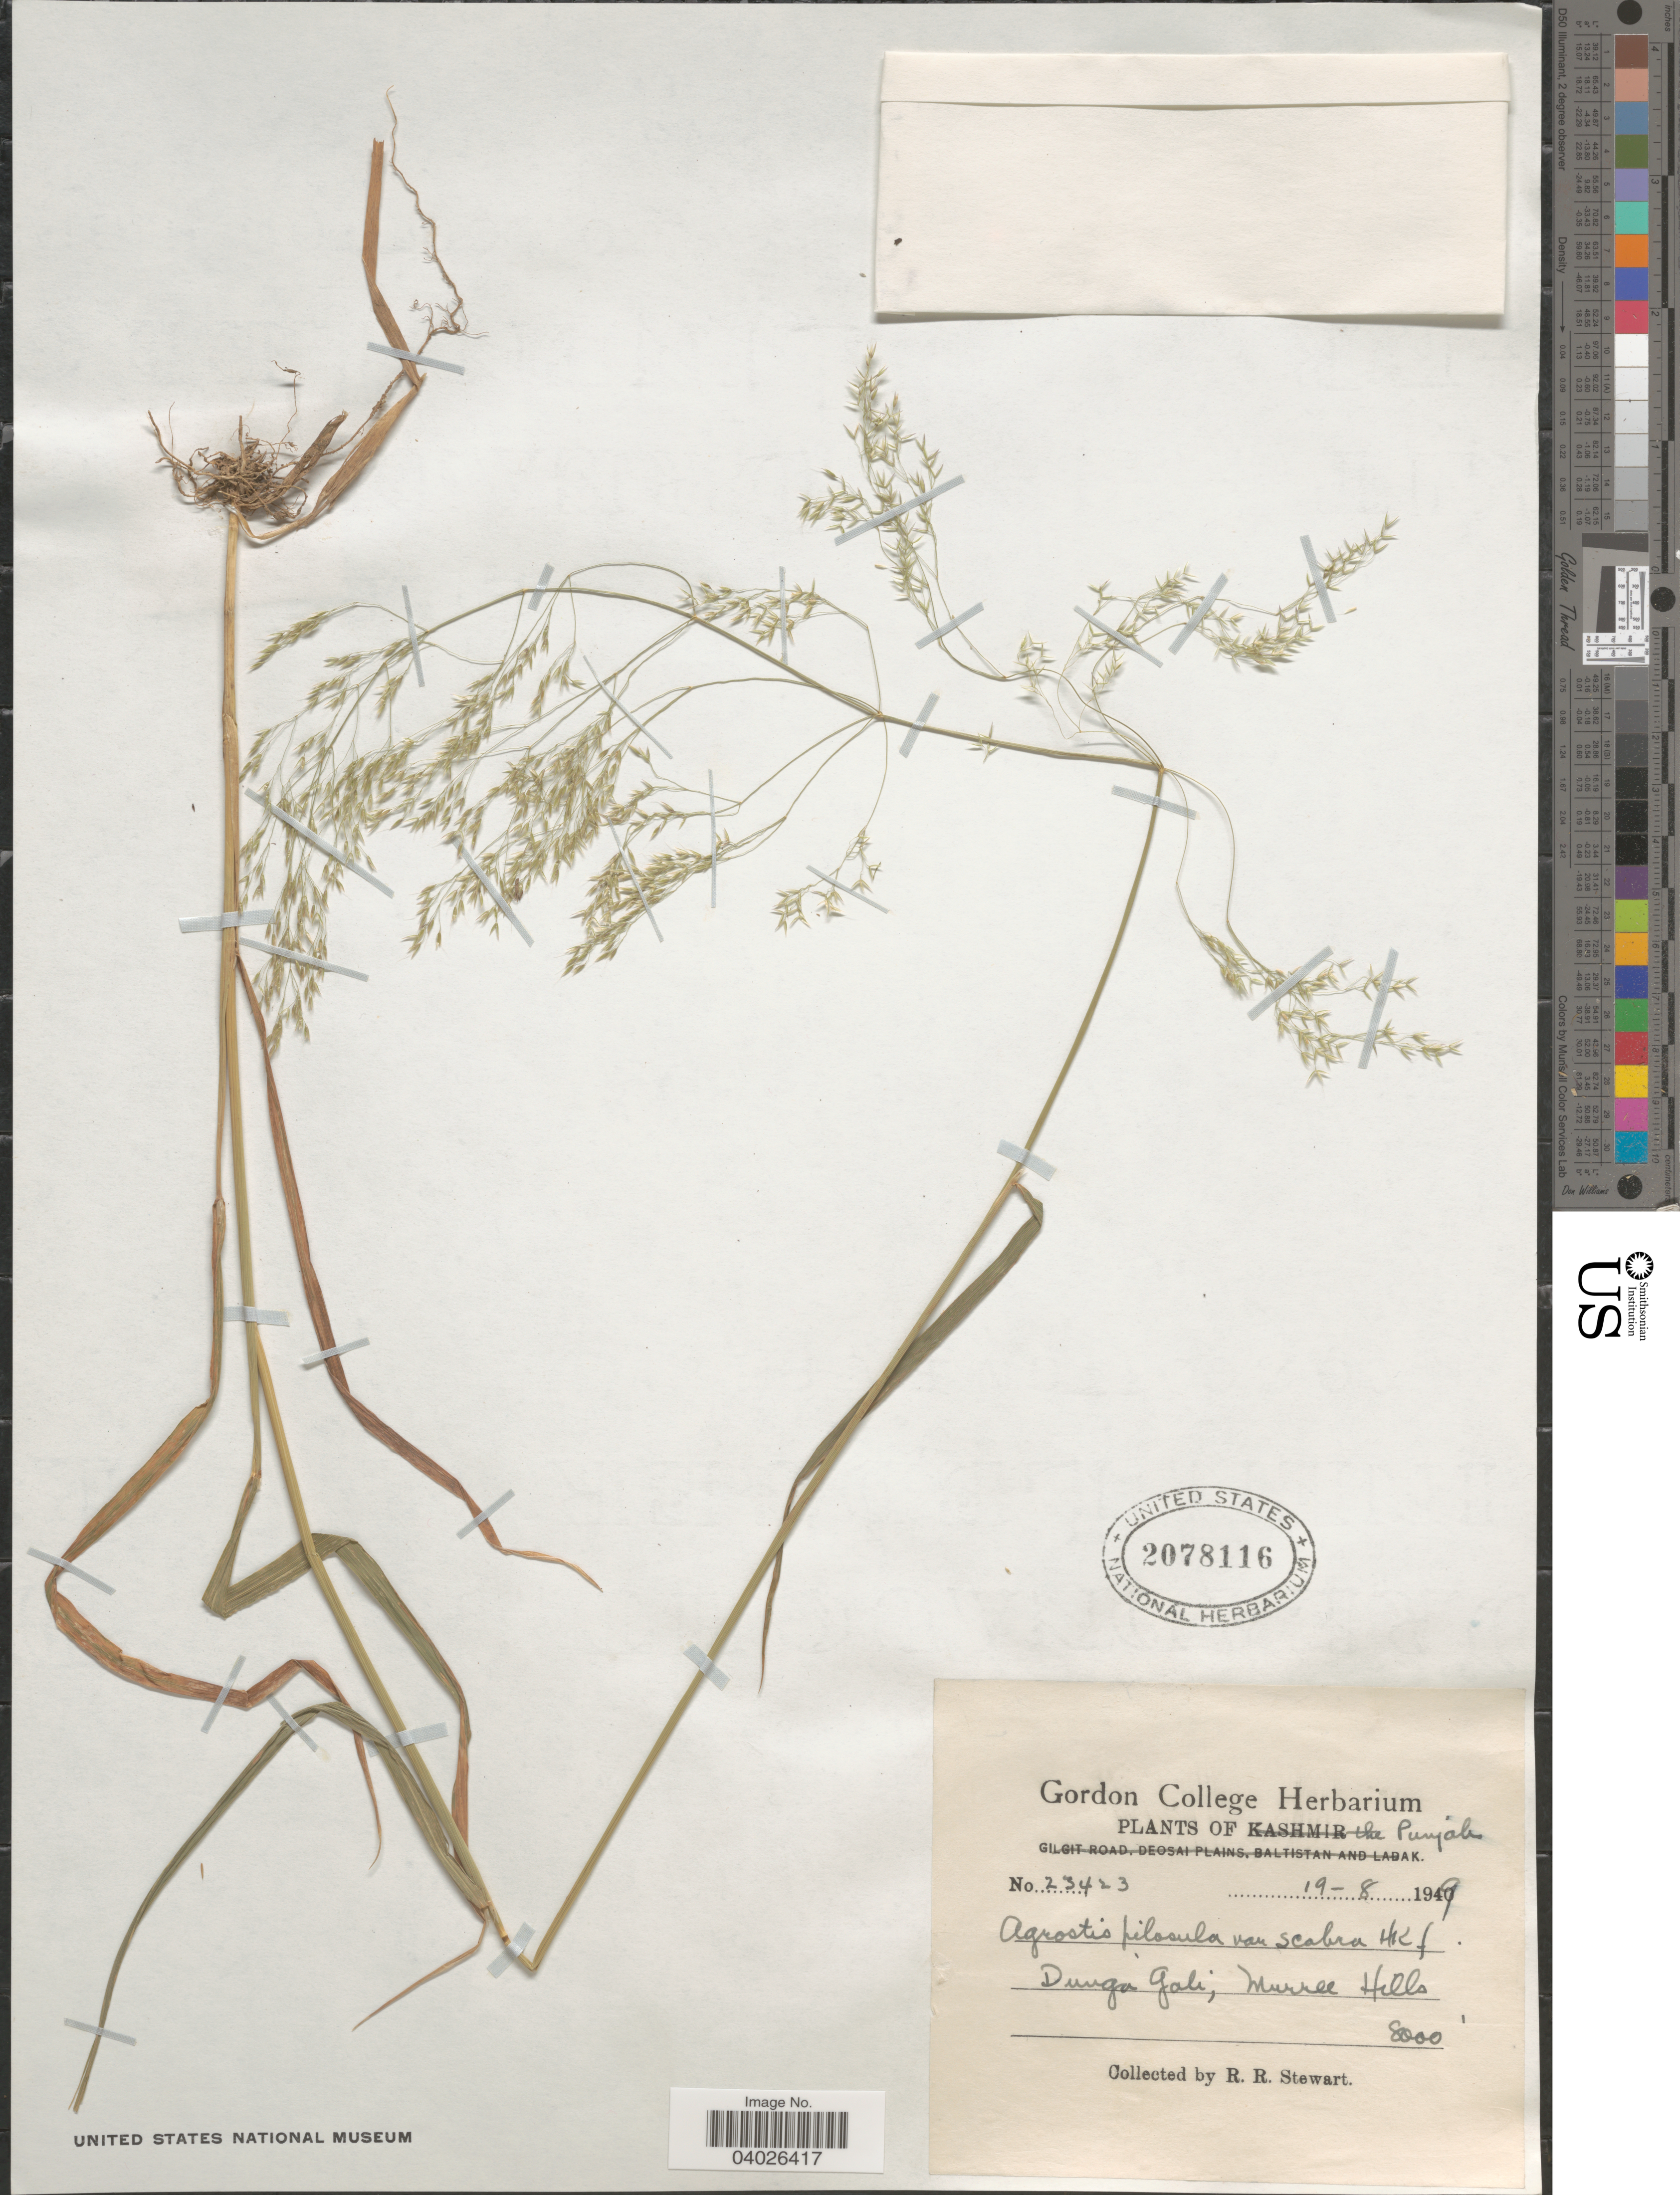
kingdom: Plantae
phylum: Tracheophyta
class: Liliopsida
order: Poales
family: Poaceae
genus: Agrostis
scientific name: Agrostis pilosula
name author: Trin.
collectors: R. Stewart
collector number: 23423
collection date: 1949-08-19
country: Pakistan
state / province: Punjab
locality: Dunga Gali, Murree Hills.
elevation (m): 2438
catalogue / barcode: US 2078116